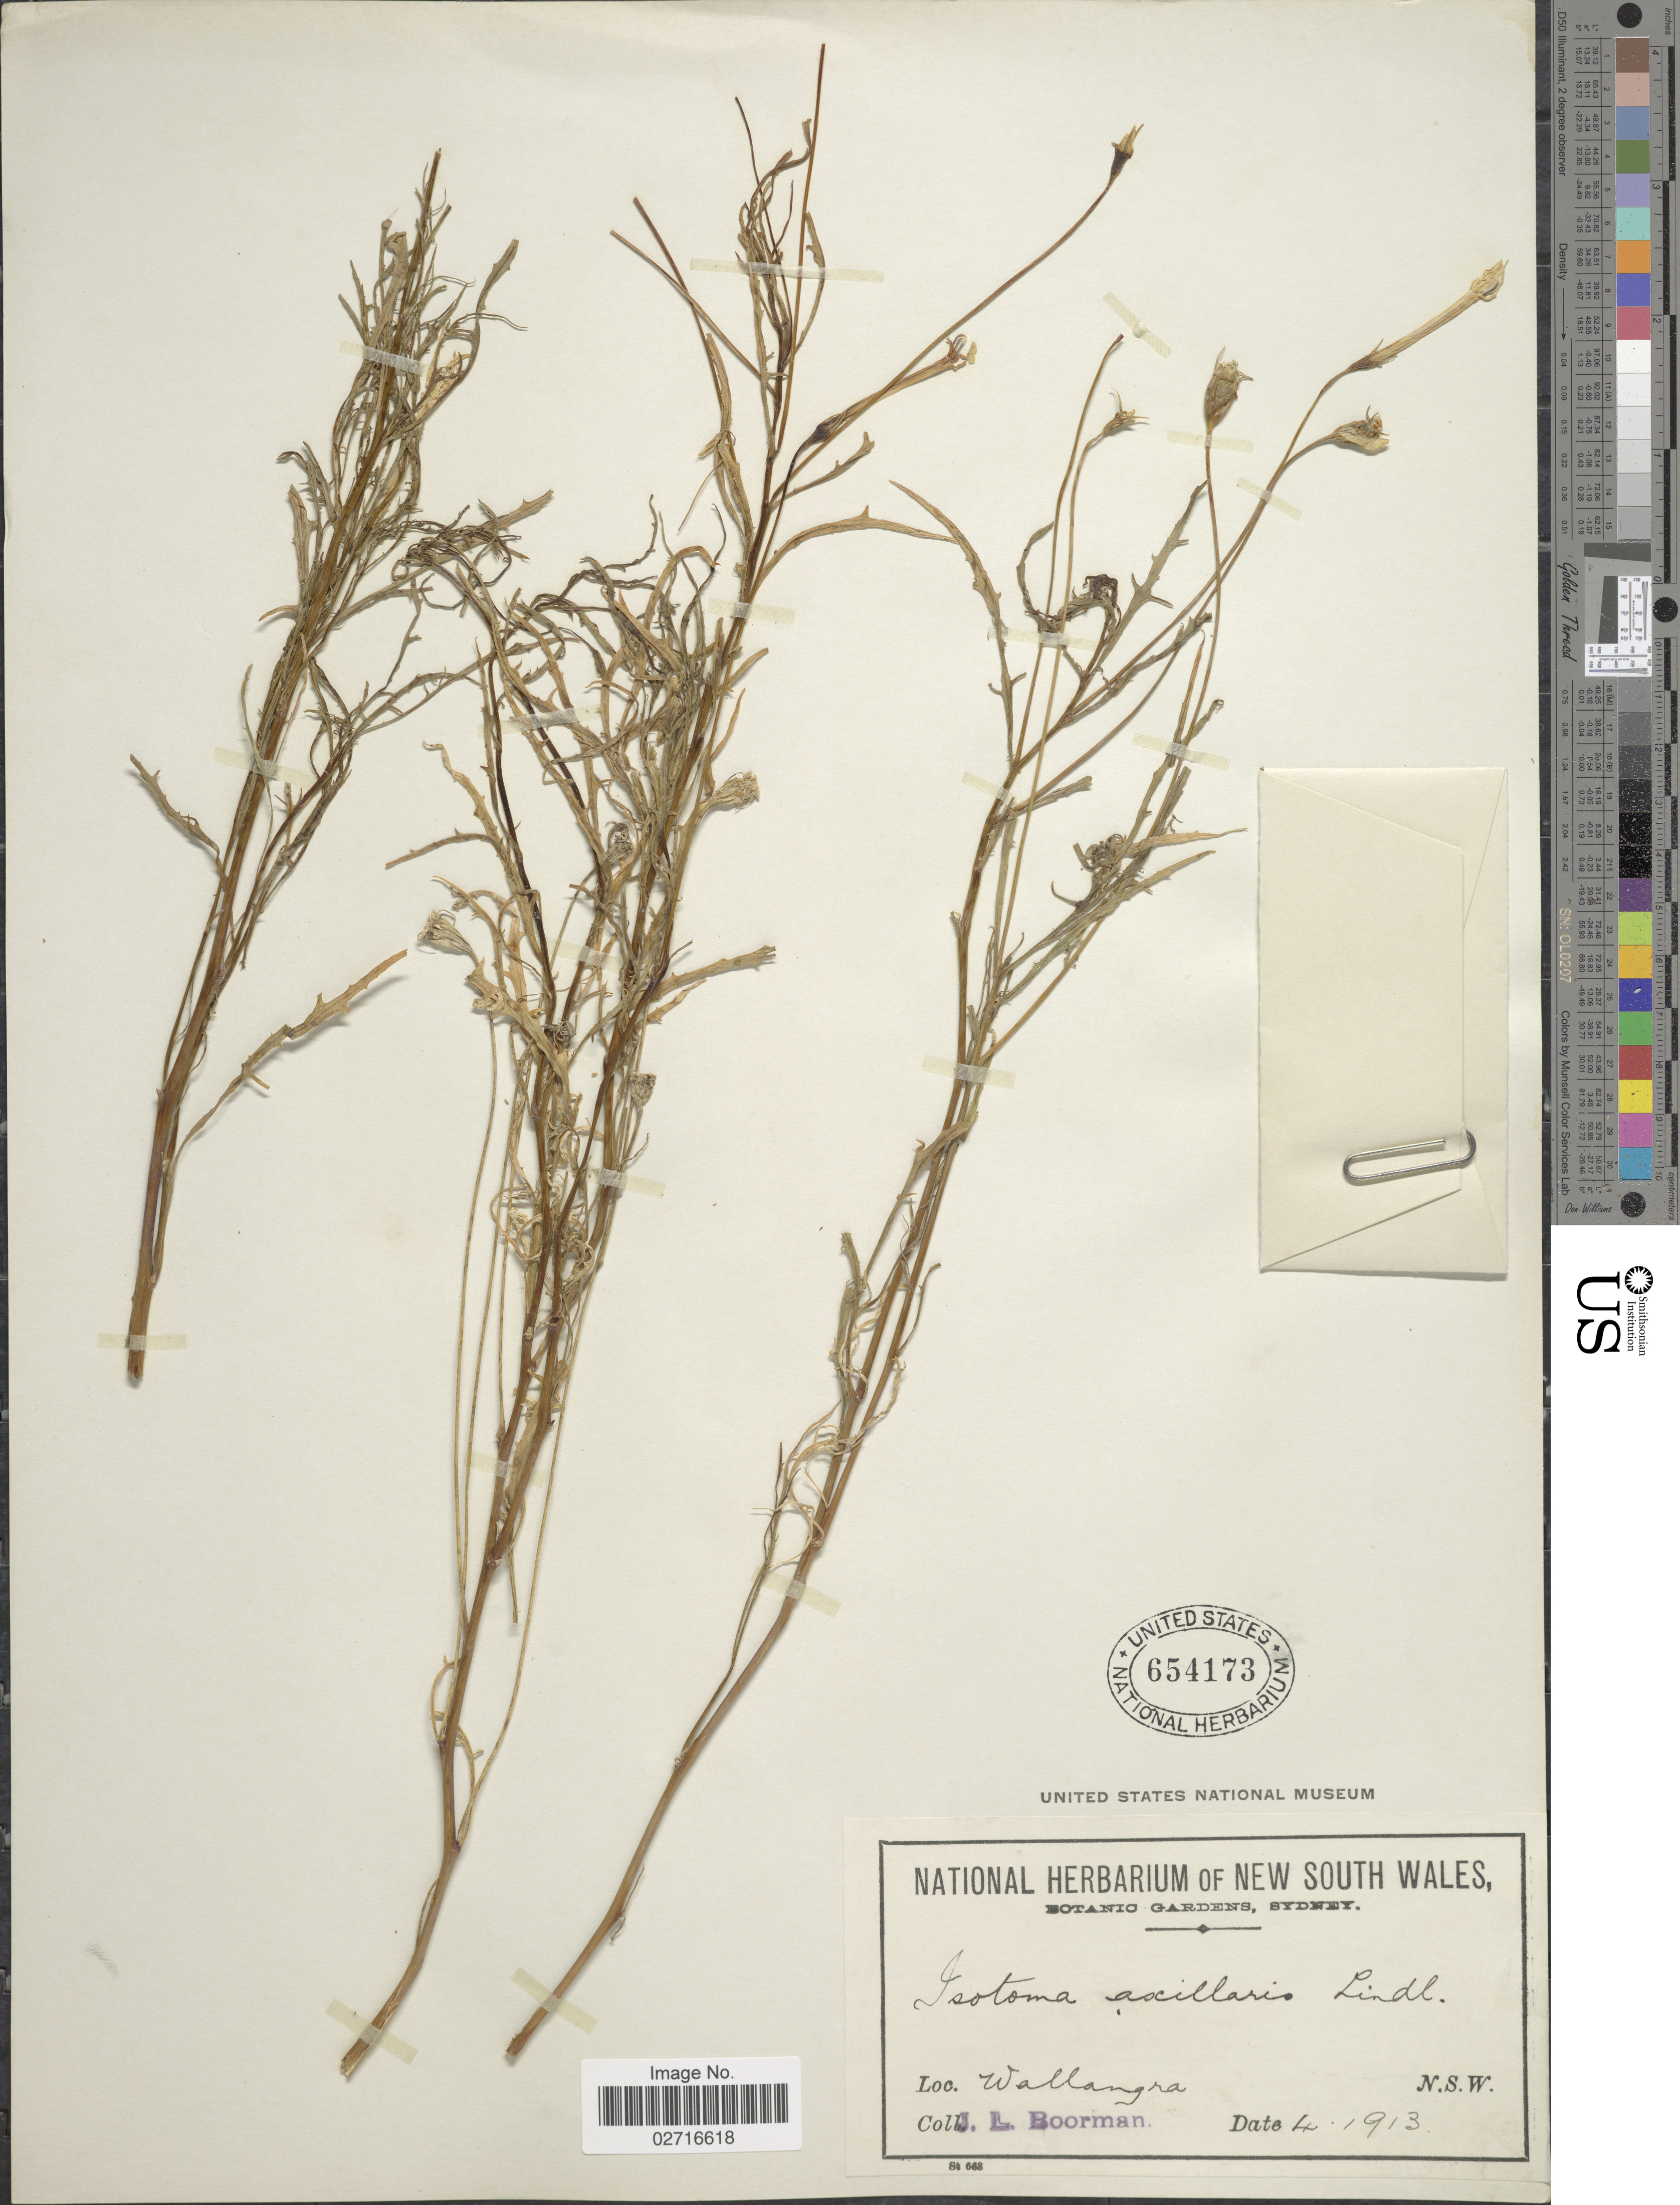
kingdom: Plantae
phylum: Tracheophyta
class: Magnoliopsida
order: Asterales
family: Campanulaceae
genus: Isotoma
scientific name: Isotoma axillaris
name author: Lindl.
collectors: J. Boorman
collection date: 1913-04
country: Australia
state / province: New South Wales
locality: Wallangra.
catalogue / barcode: US 654173